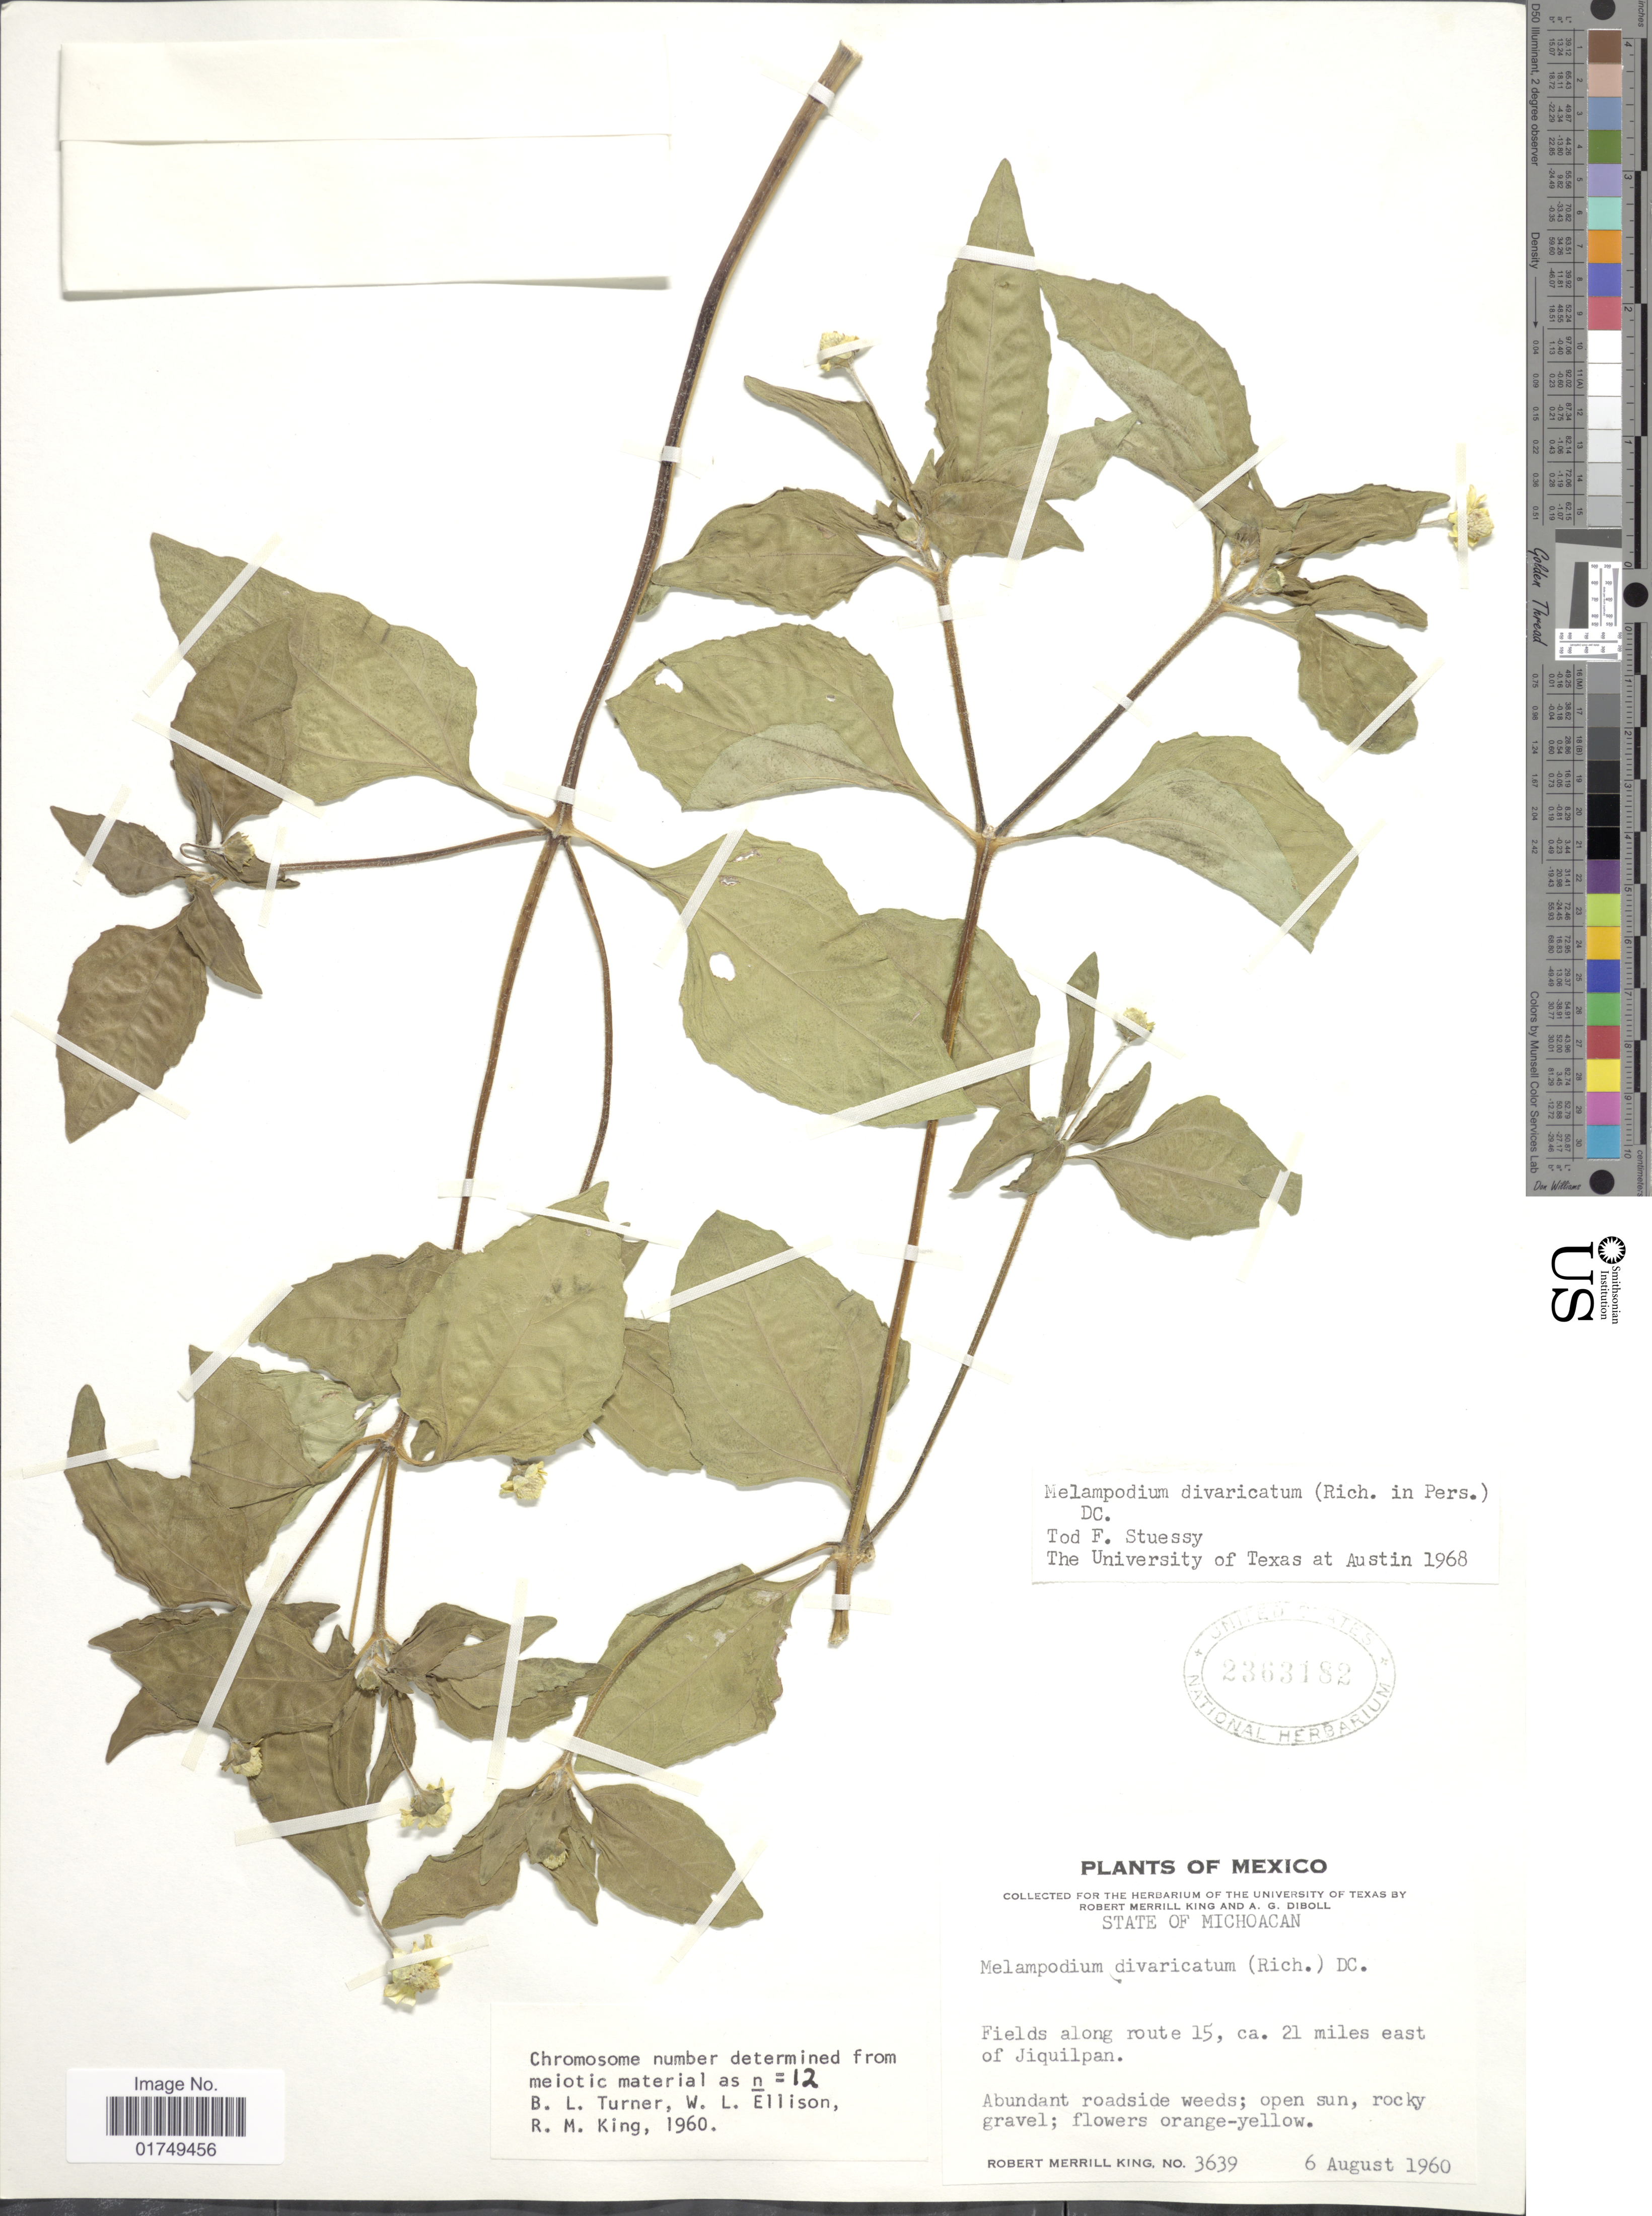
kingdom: Plantae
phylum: Tracheophyta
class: Magnoliopsida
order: Asterales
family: Asteraceae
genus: Melampodium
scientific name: Melampodium divaricatum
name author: (Rich.) DC.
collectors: R. M. King & A. Diboll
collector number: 3639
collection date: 1960-08-06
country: Mexico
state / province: Michoacán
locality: Fields along route 15, ca 21 miles east of Jiquilpan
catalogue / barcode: US 2363182